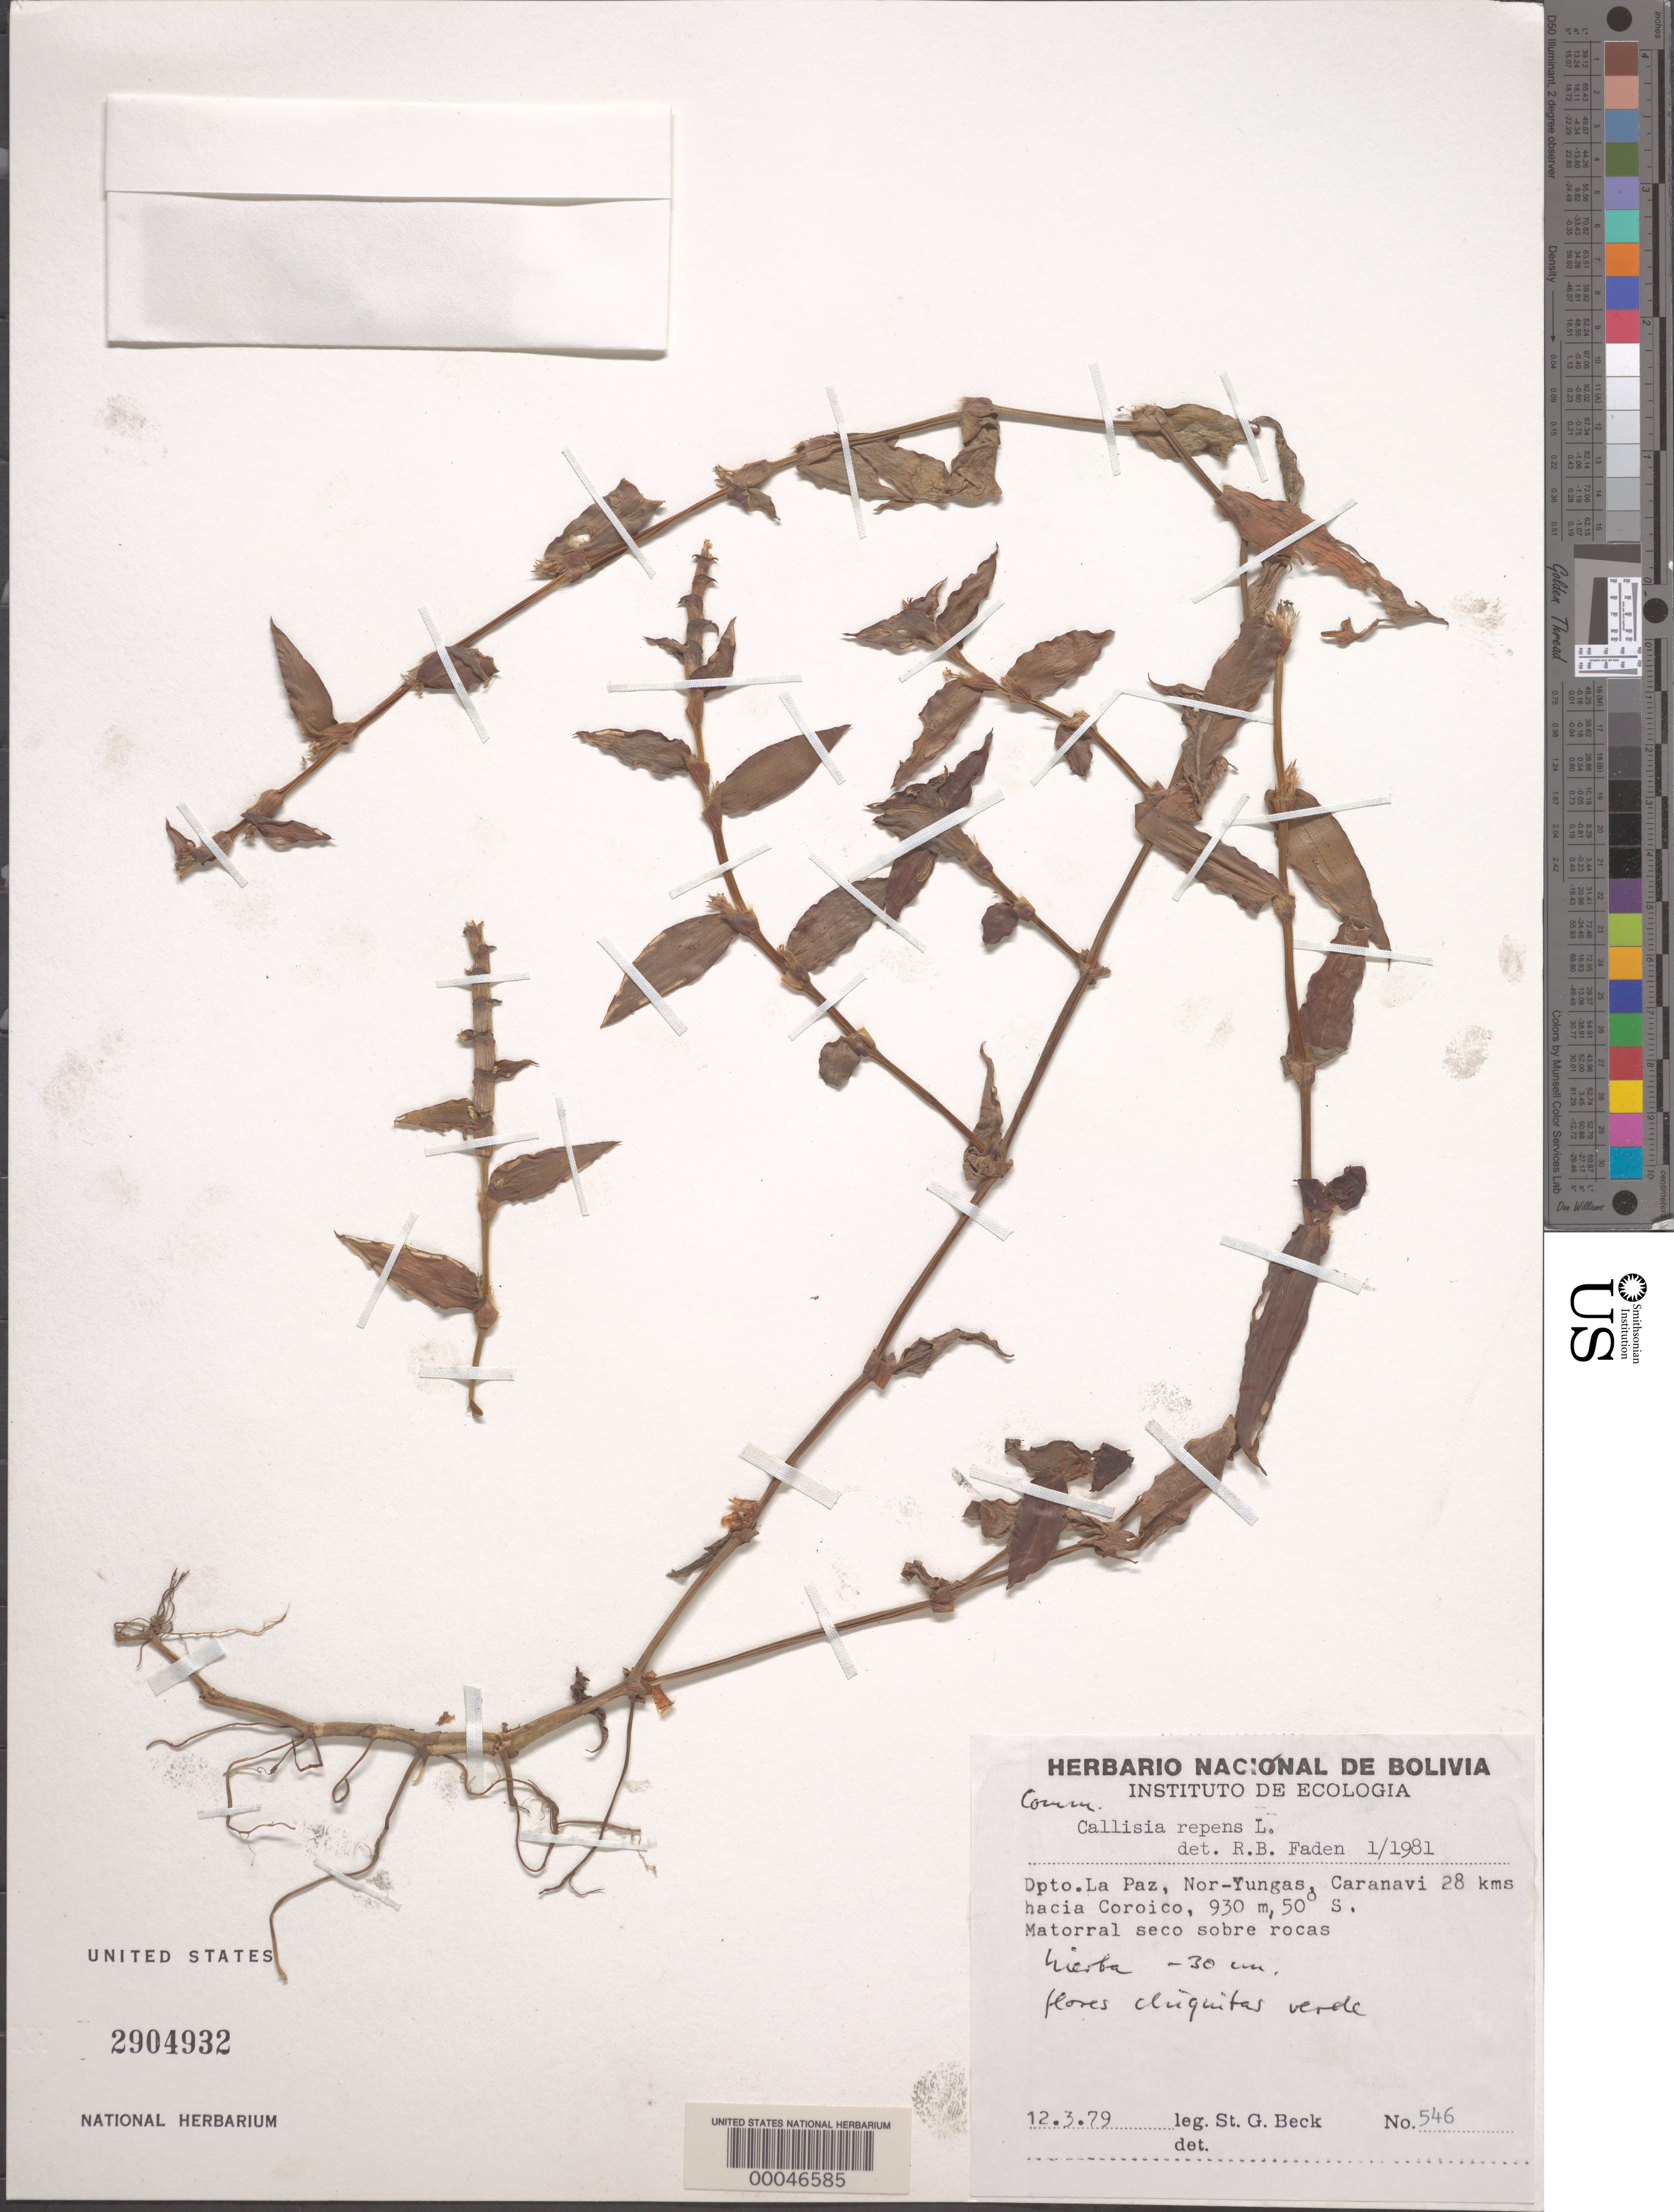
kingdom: Plantae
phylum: Tracheophyta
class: Liliopsida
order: Commelinales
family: Commelinaceae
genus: Callisia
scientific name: Callisia repens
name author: (Jacq.) L.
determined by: Faden, Robert B., (US), Smithsonian Institution - National Museum of Natural History (UNITED STATES)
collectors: S. G. Beck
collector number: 546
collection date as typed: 12 Mar 1979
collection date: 1979-03-12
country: Bolivia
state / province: La Paz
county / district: Nor Yungas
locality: Caranavi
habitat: Rocky, secondary thicket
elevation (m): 930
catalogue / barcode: US 2904932